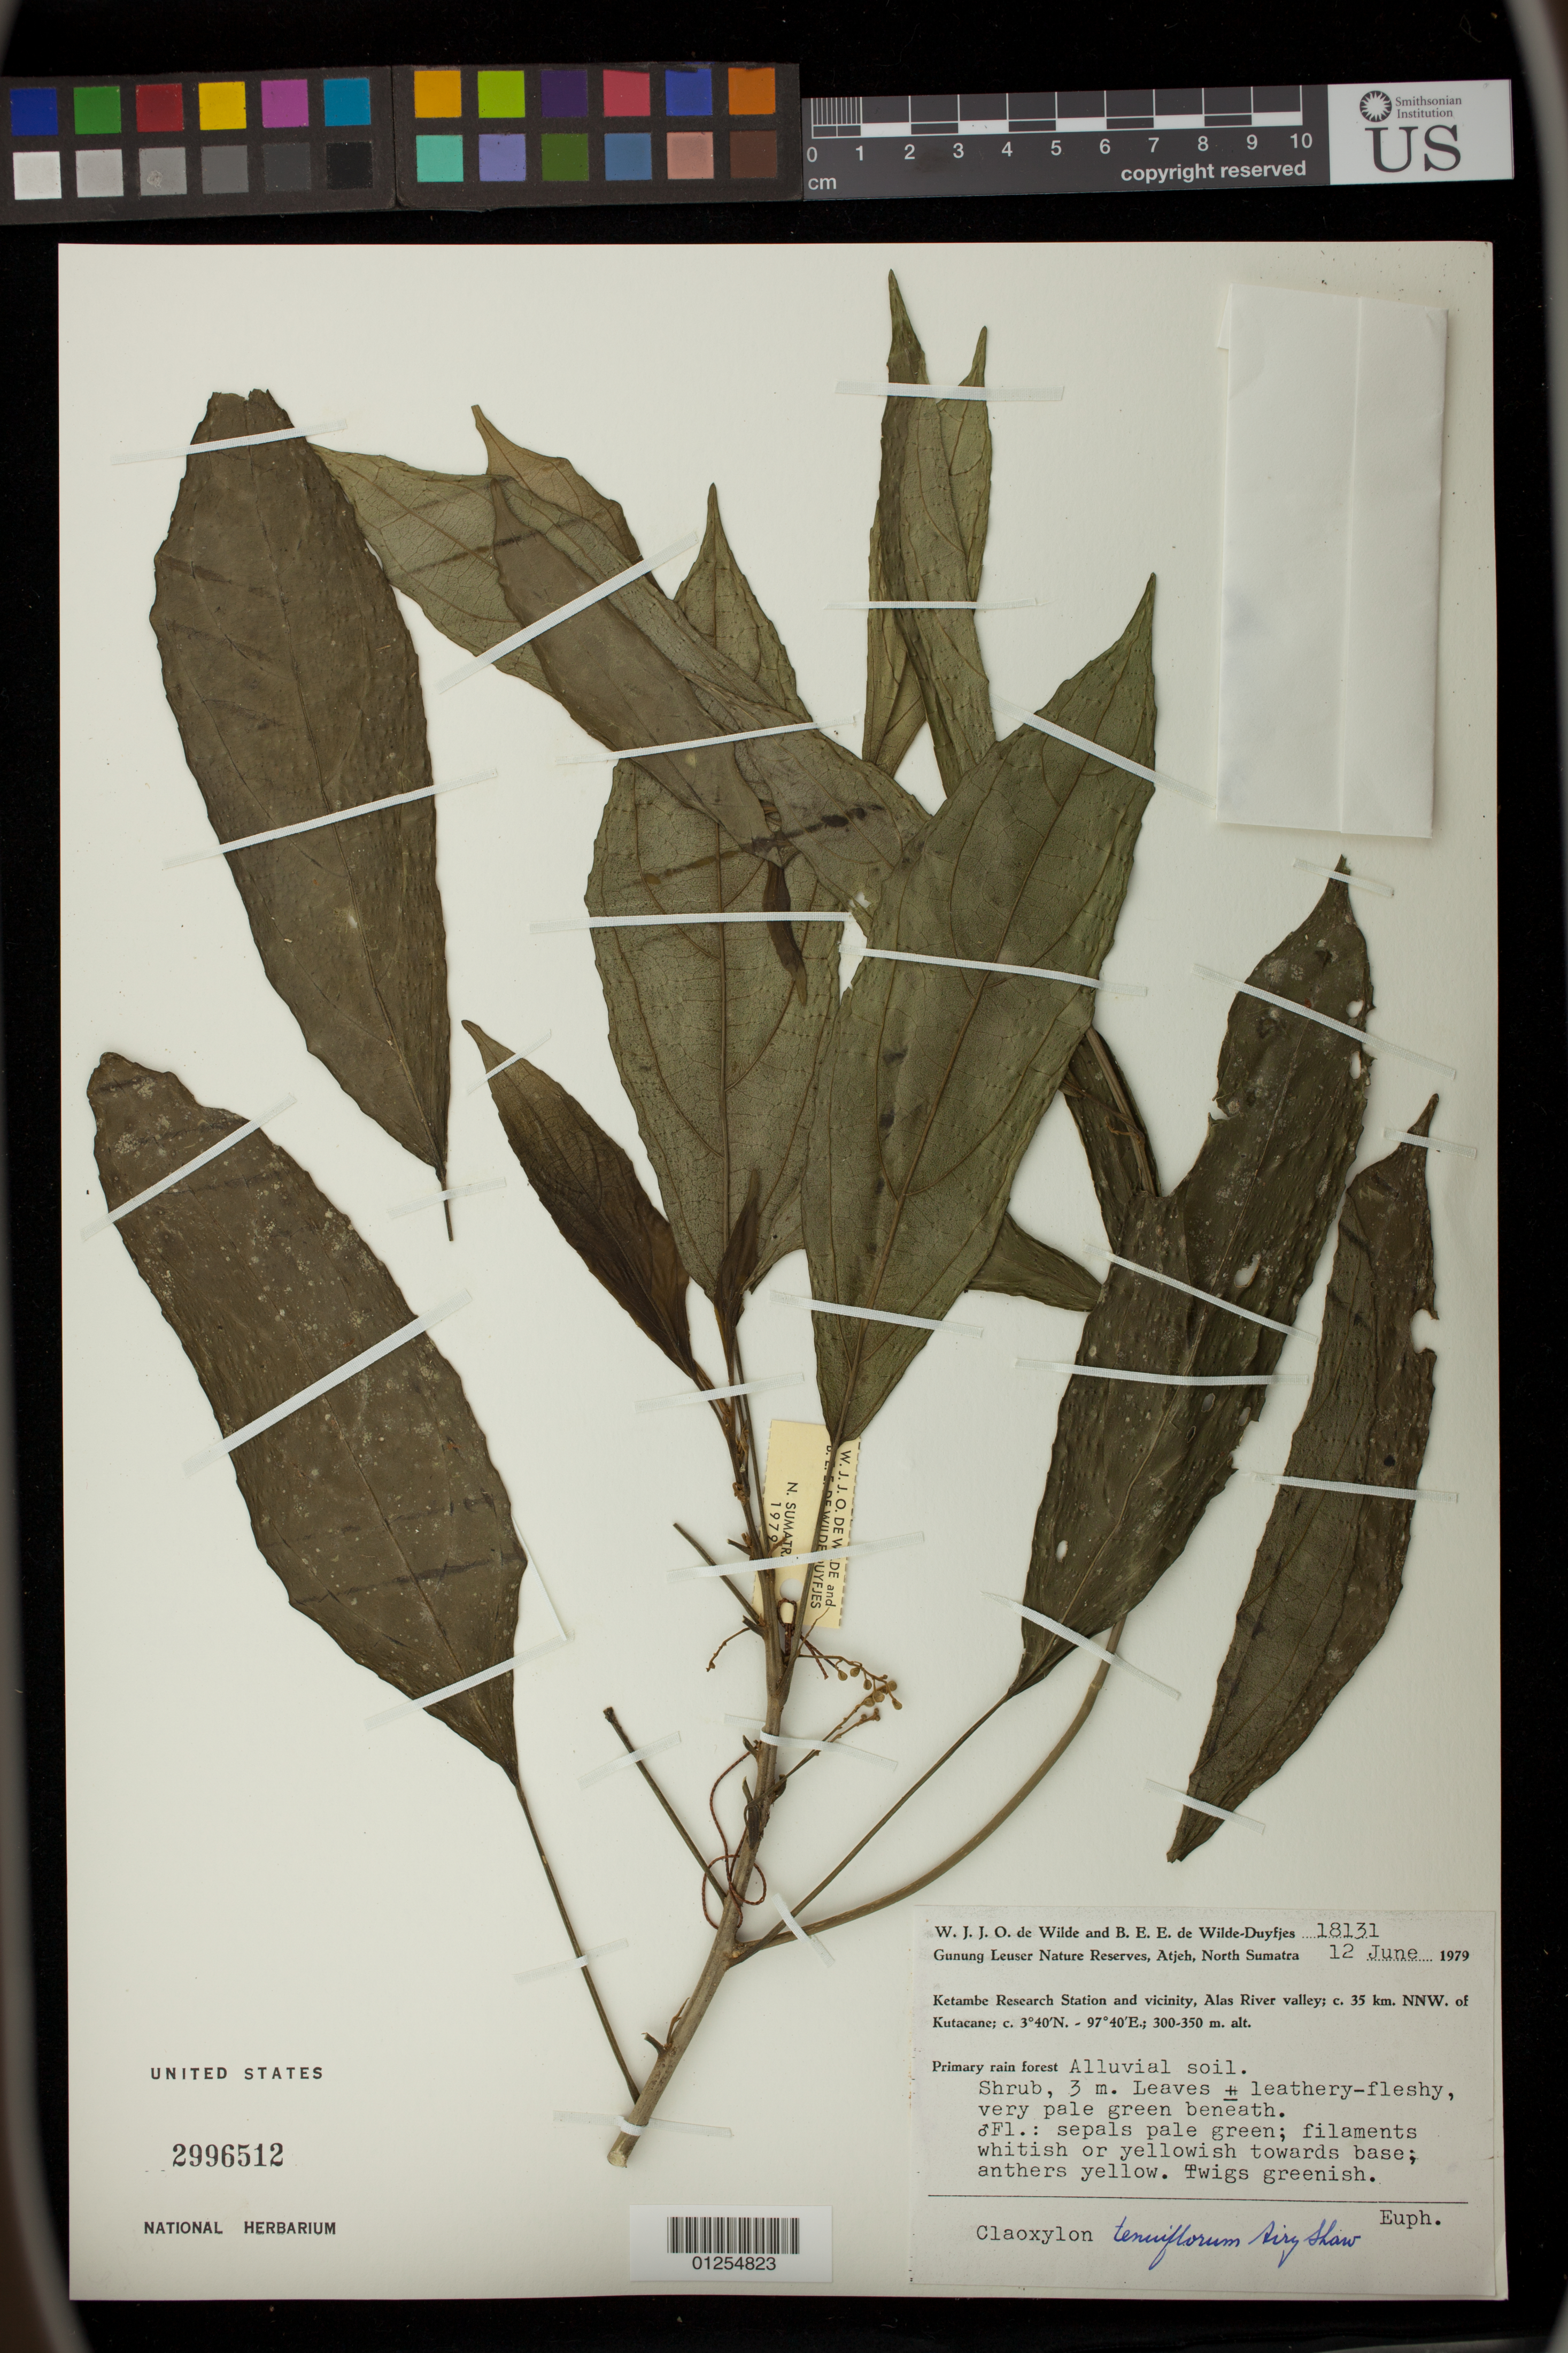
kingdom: Plantae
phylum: Tracheophyta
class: Magnoliopsida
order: Malpighiales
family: Euphorbiaceae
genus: Claoxylon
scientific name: Claoxylon taitense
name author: Müll. Arg.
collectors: W. J. de Wilde & B. Duyfjes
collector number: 18131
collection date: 1979-06-12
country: Indonesia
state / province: Sumatra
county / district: Sumatera Utara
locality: Ketambe Research Station and vicinity, Alas River valley; c. 35 km NNW of Kutacane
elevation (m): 300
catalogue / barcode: US 2996512